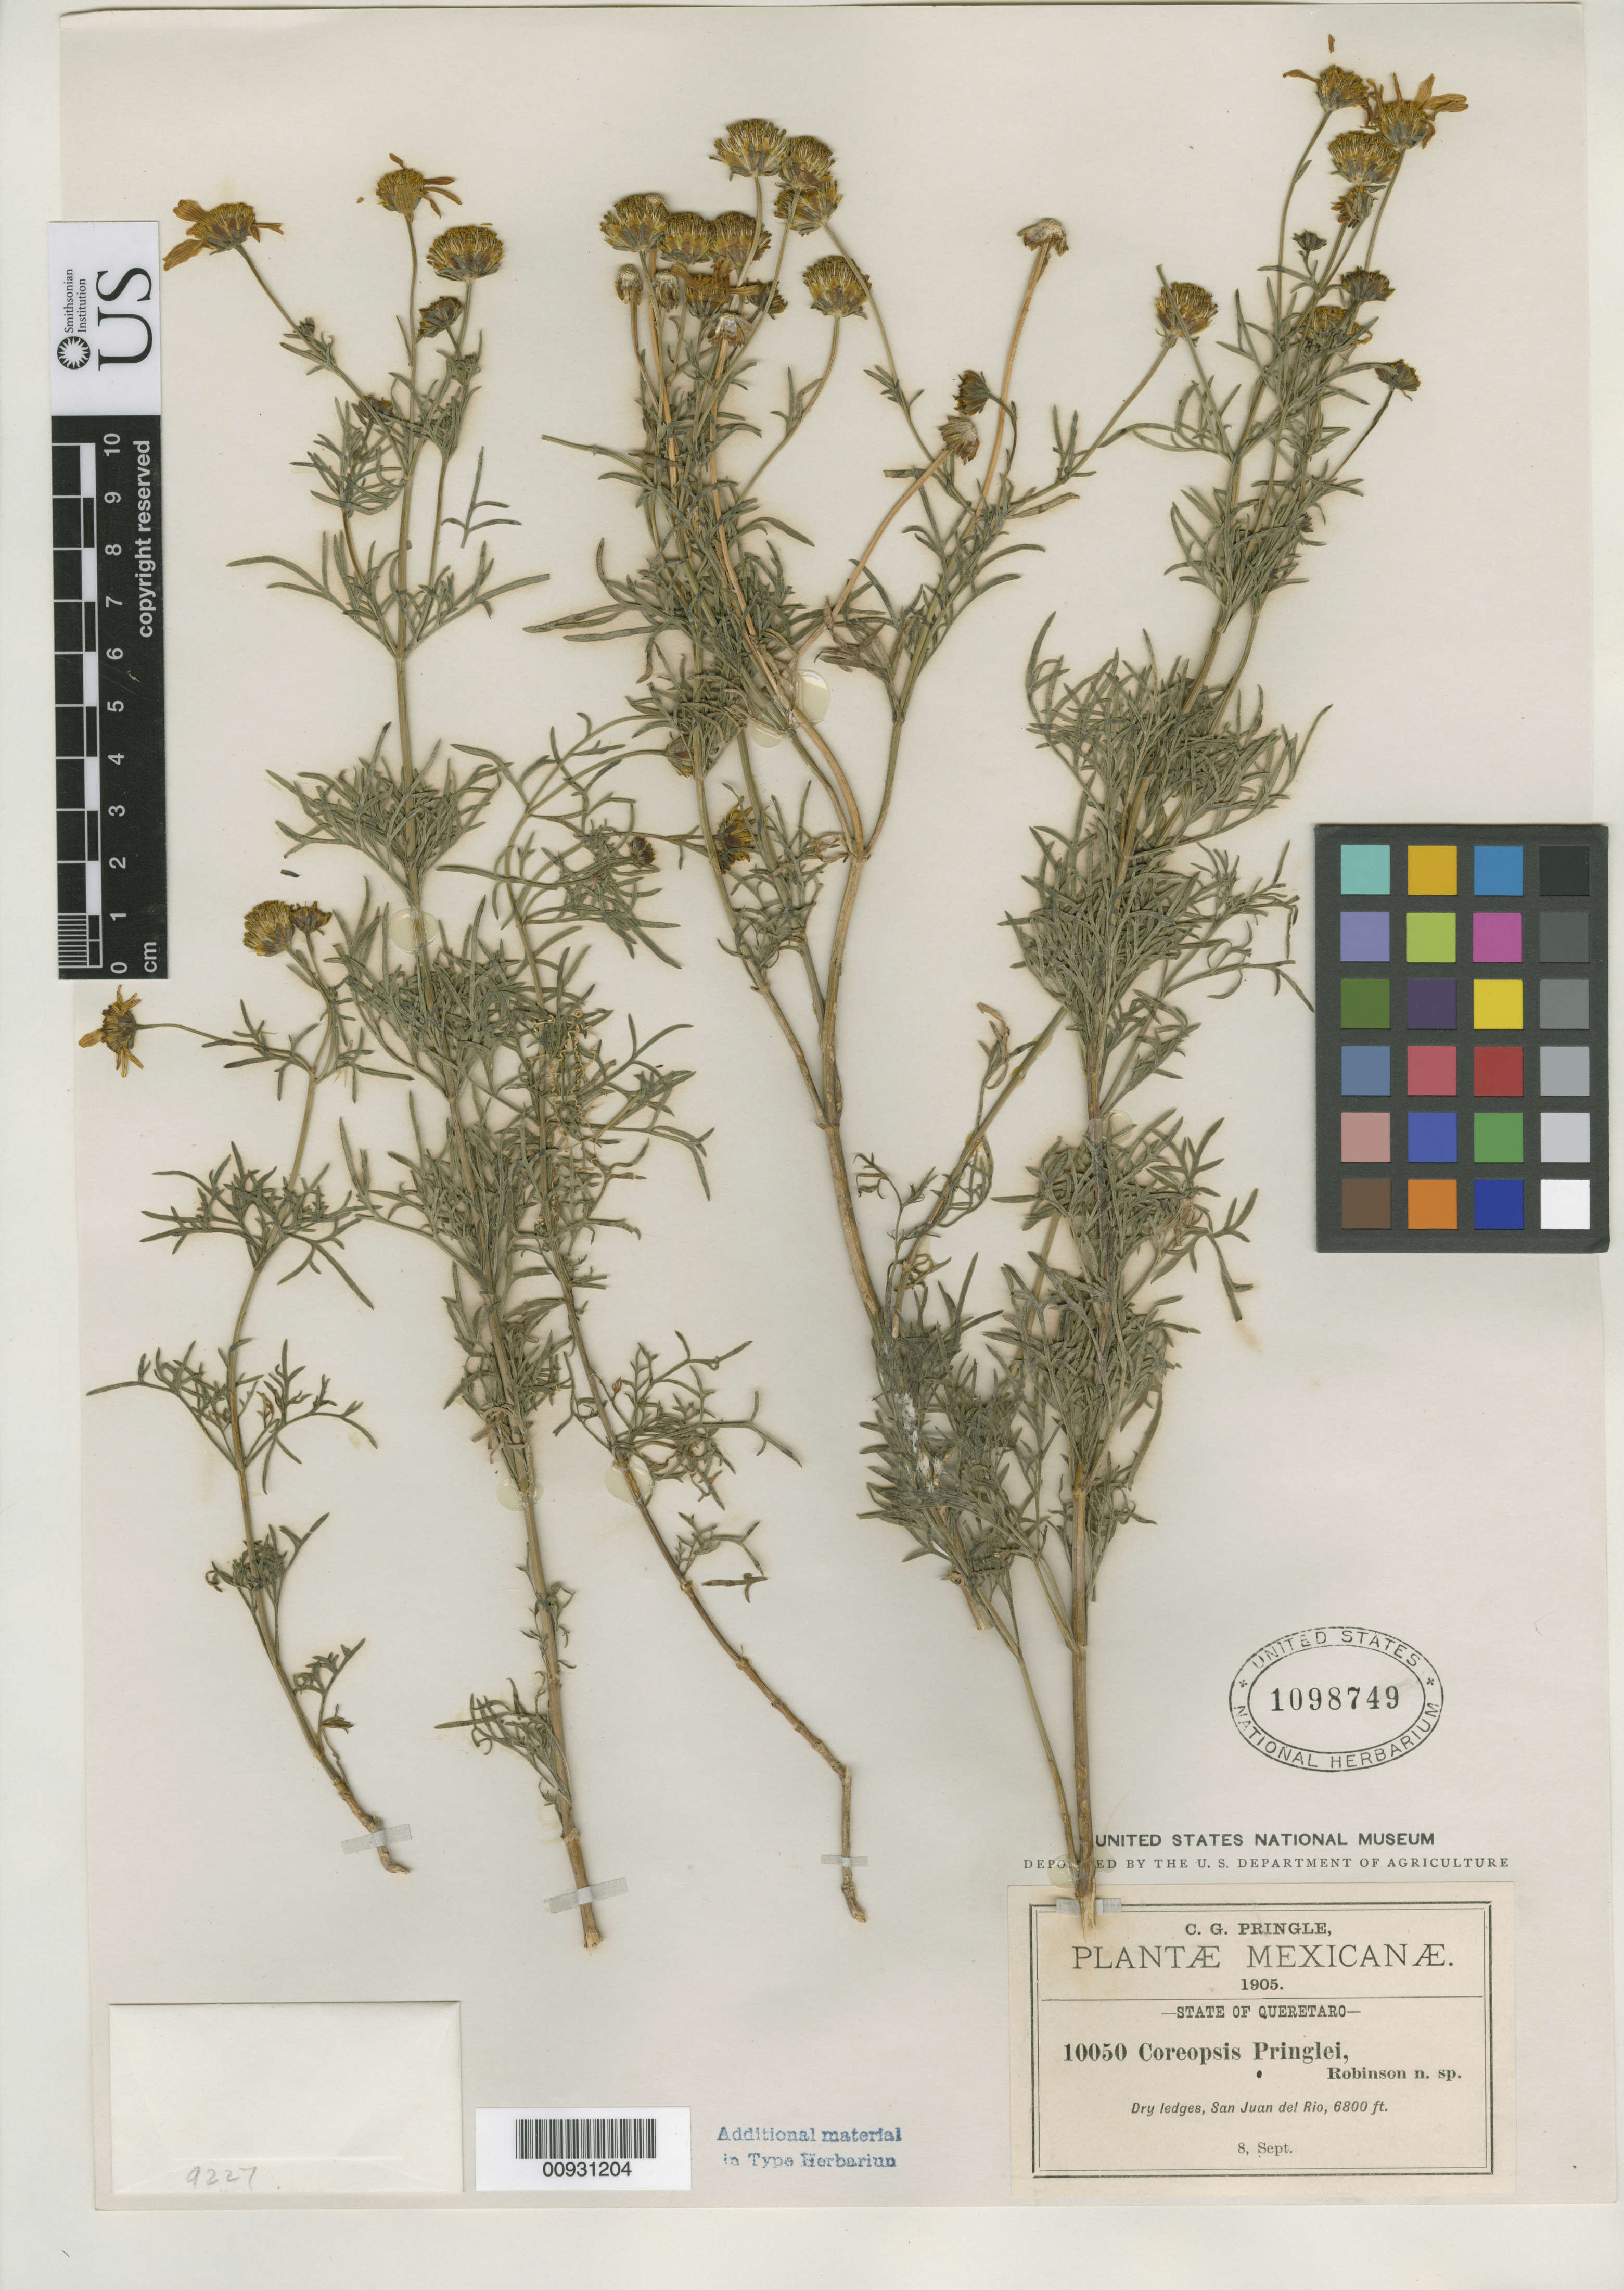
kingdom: Plantae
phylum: Tracheophyta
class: Magnoliopsida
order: Asterales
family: Asteraceae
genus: Coreopsis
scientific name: Coreopsis pringlei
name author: B.L. Rob.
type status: Isotype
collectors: C. G. Pringle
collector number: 10050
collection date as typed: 08 Sep 1905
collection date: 1905-09-08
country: Mexico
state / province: Querétaro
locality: San Juan del Río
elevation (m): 2073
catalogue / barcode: US 1098749